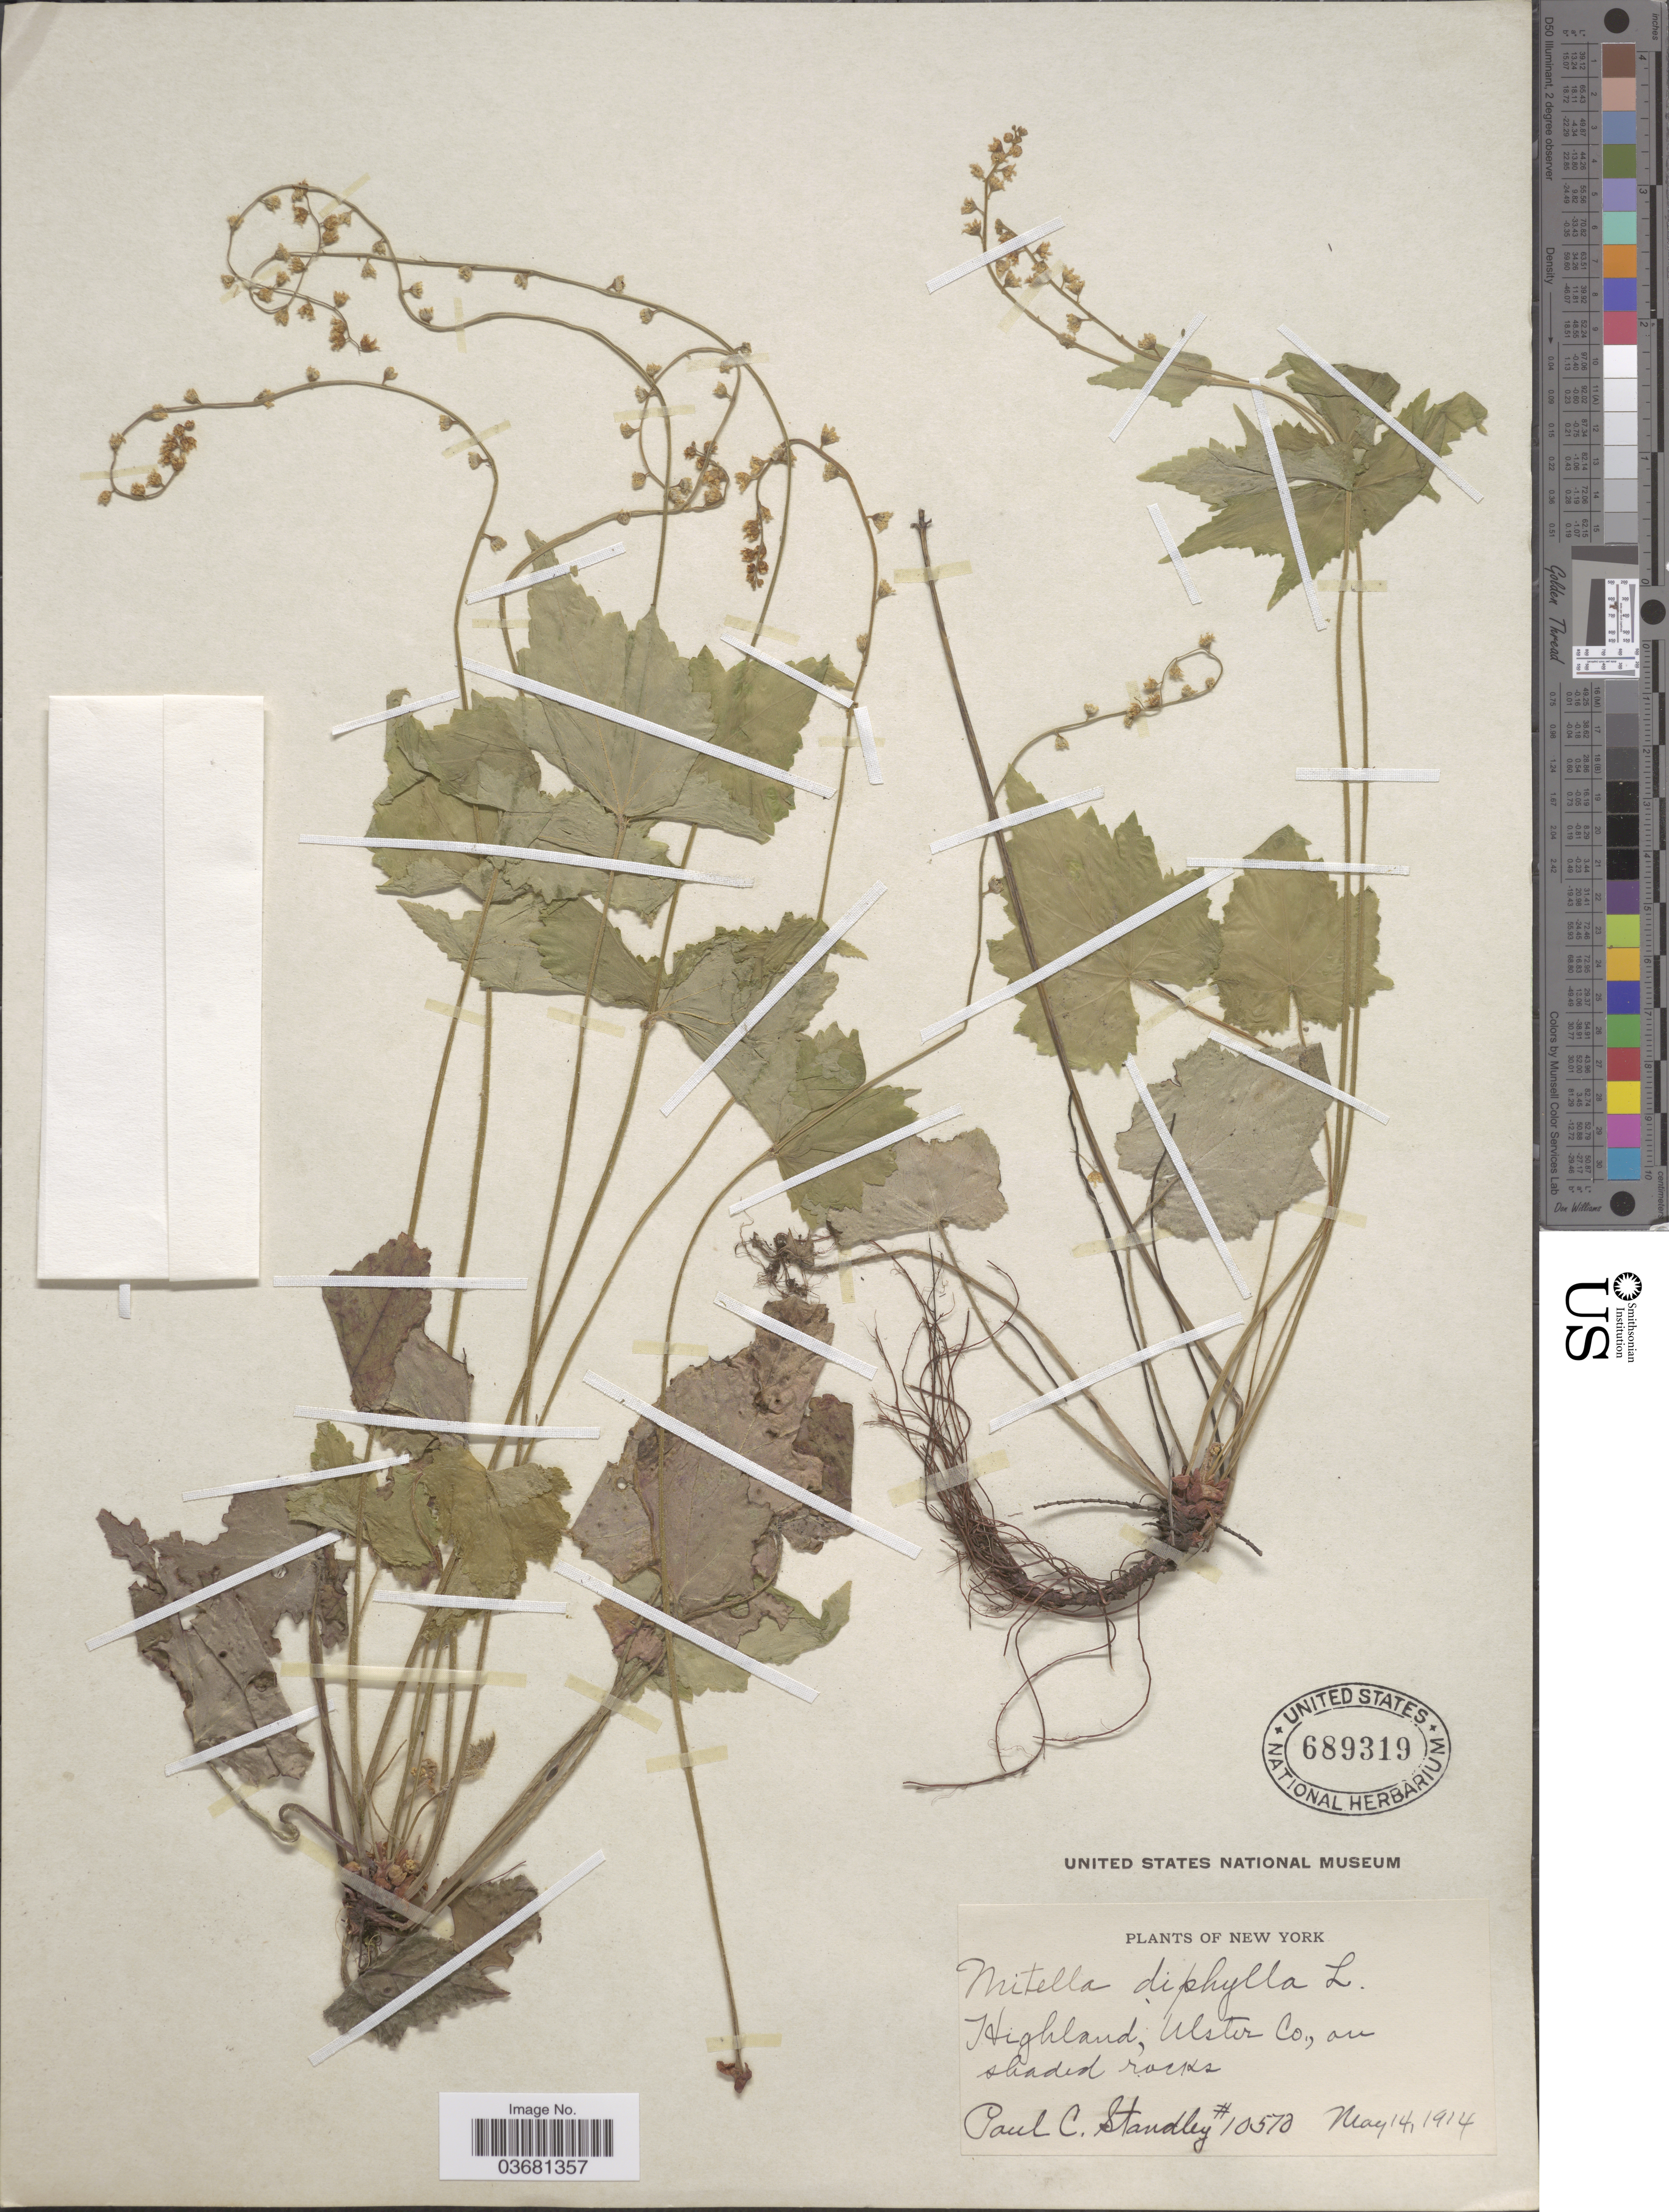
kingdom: Plantae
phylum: Tracheophyta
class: Magnoliopsida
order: Saxifragales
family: Saxifragaceae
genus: Mitella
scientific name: Mitella diphylla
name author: L.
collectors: P. C. Standley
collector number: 10570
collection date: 1914-05-14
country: United States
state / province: New York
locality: Highland, Ulster Co.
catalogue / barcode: US 689319